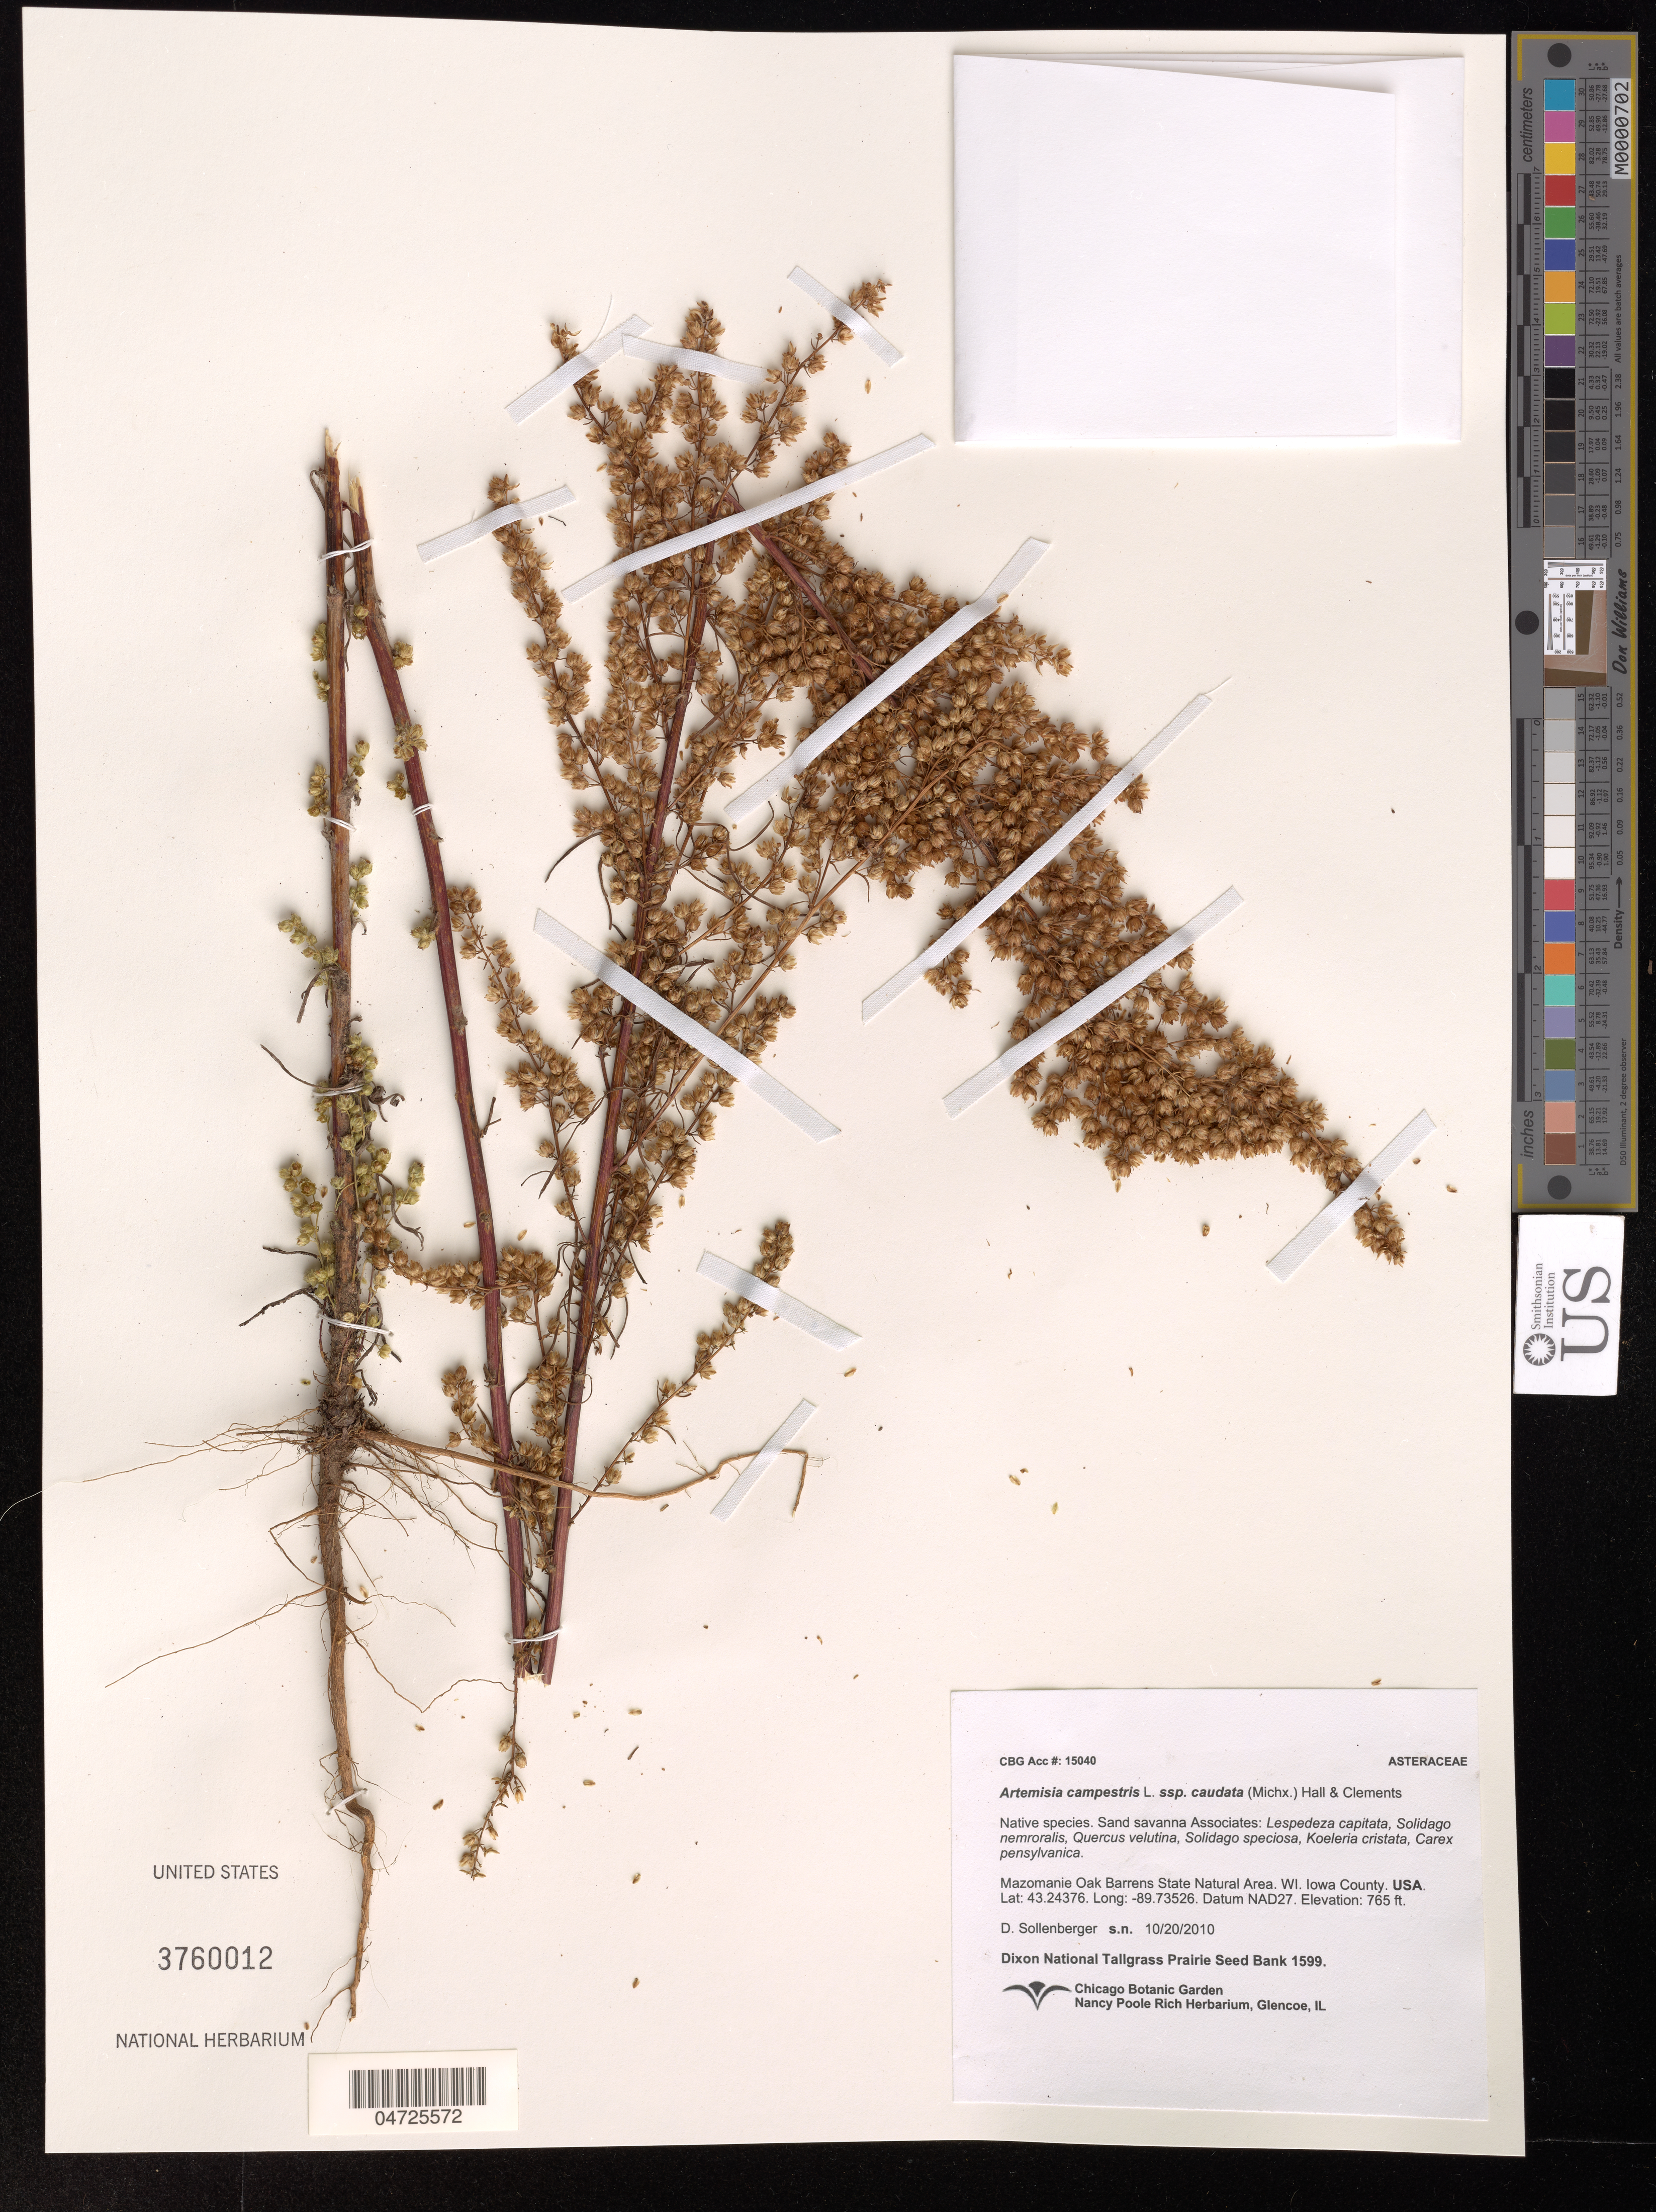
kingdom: Plantae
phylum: Tracheophyta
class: Magnoliopsida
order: Asterales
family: Asteraceae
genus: Artemisia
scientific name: Artemisia campestris subsp. caudata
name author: (Michx.) H.M. Hall & Clem.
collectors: D. Sollenberger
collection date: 2010-10-20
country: United States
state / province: Wisconsin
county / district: Iowa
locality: Mazomanie Oak Barrens State Natural Area. Iowa County. NAD27.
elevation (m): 233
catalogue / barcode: US 3760012